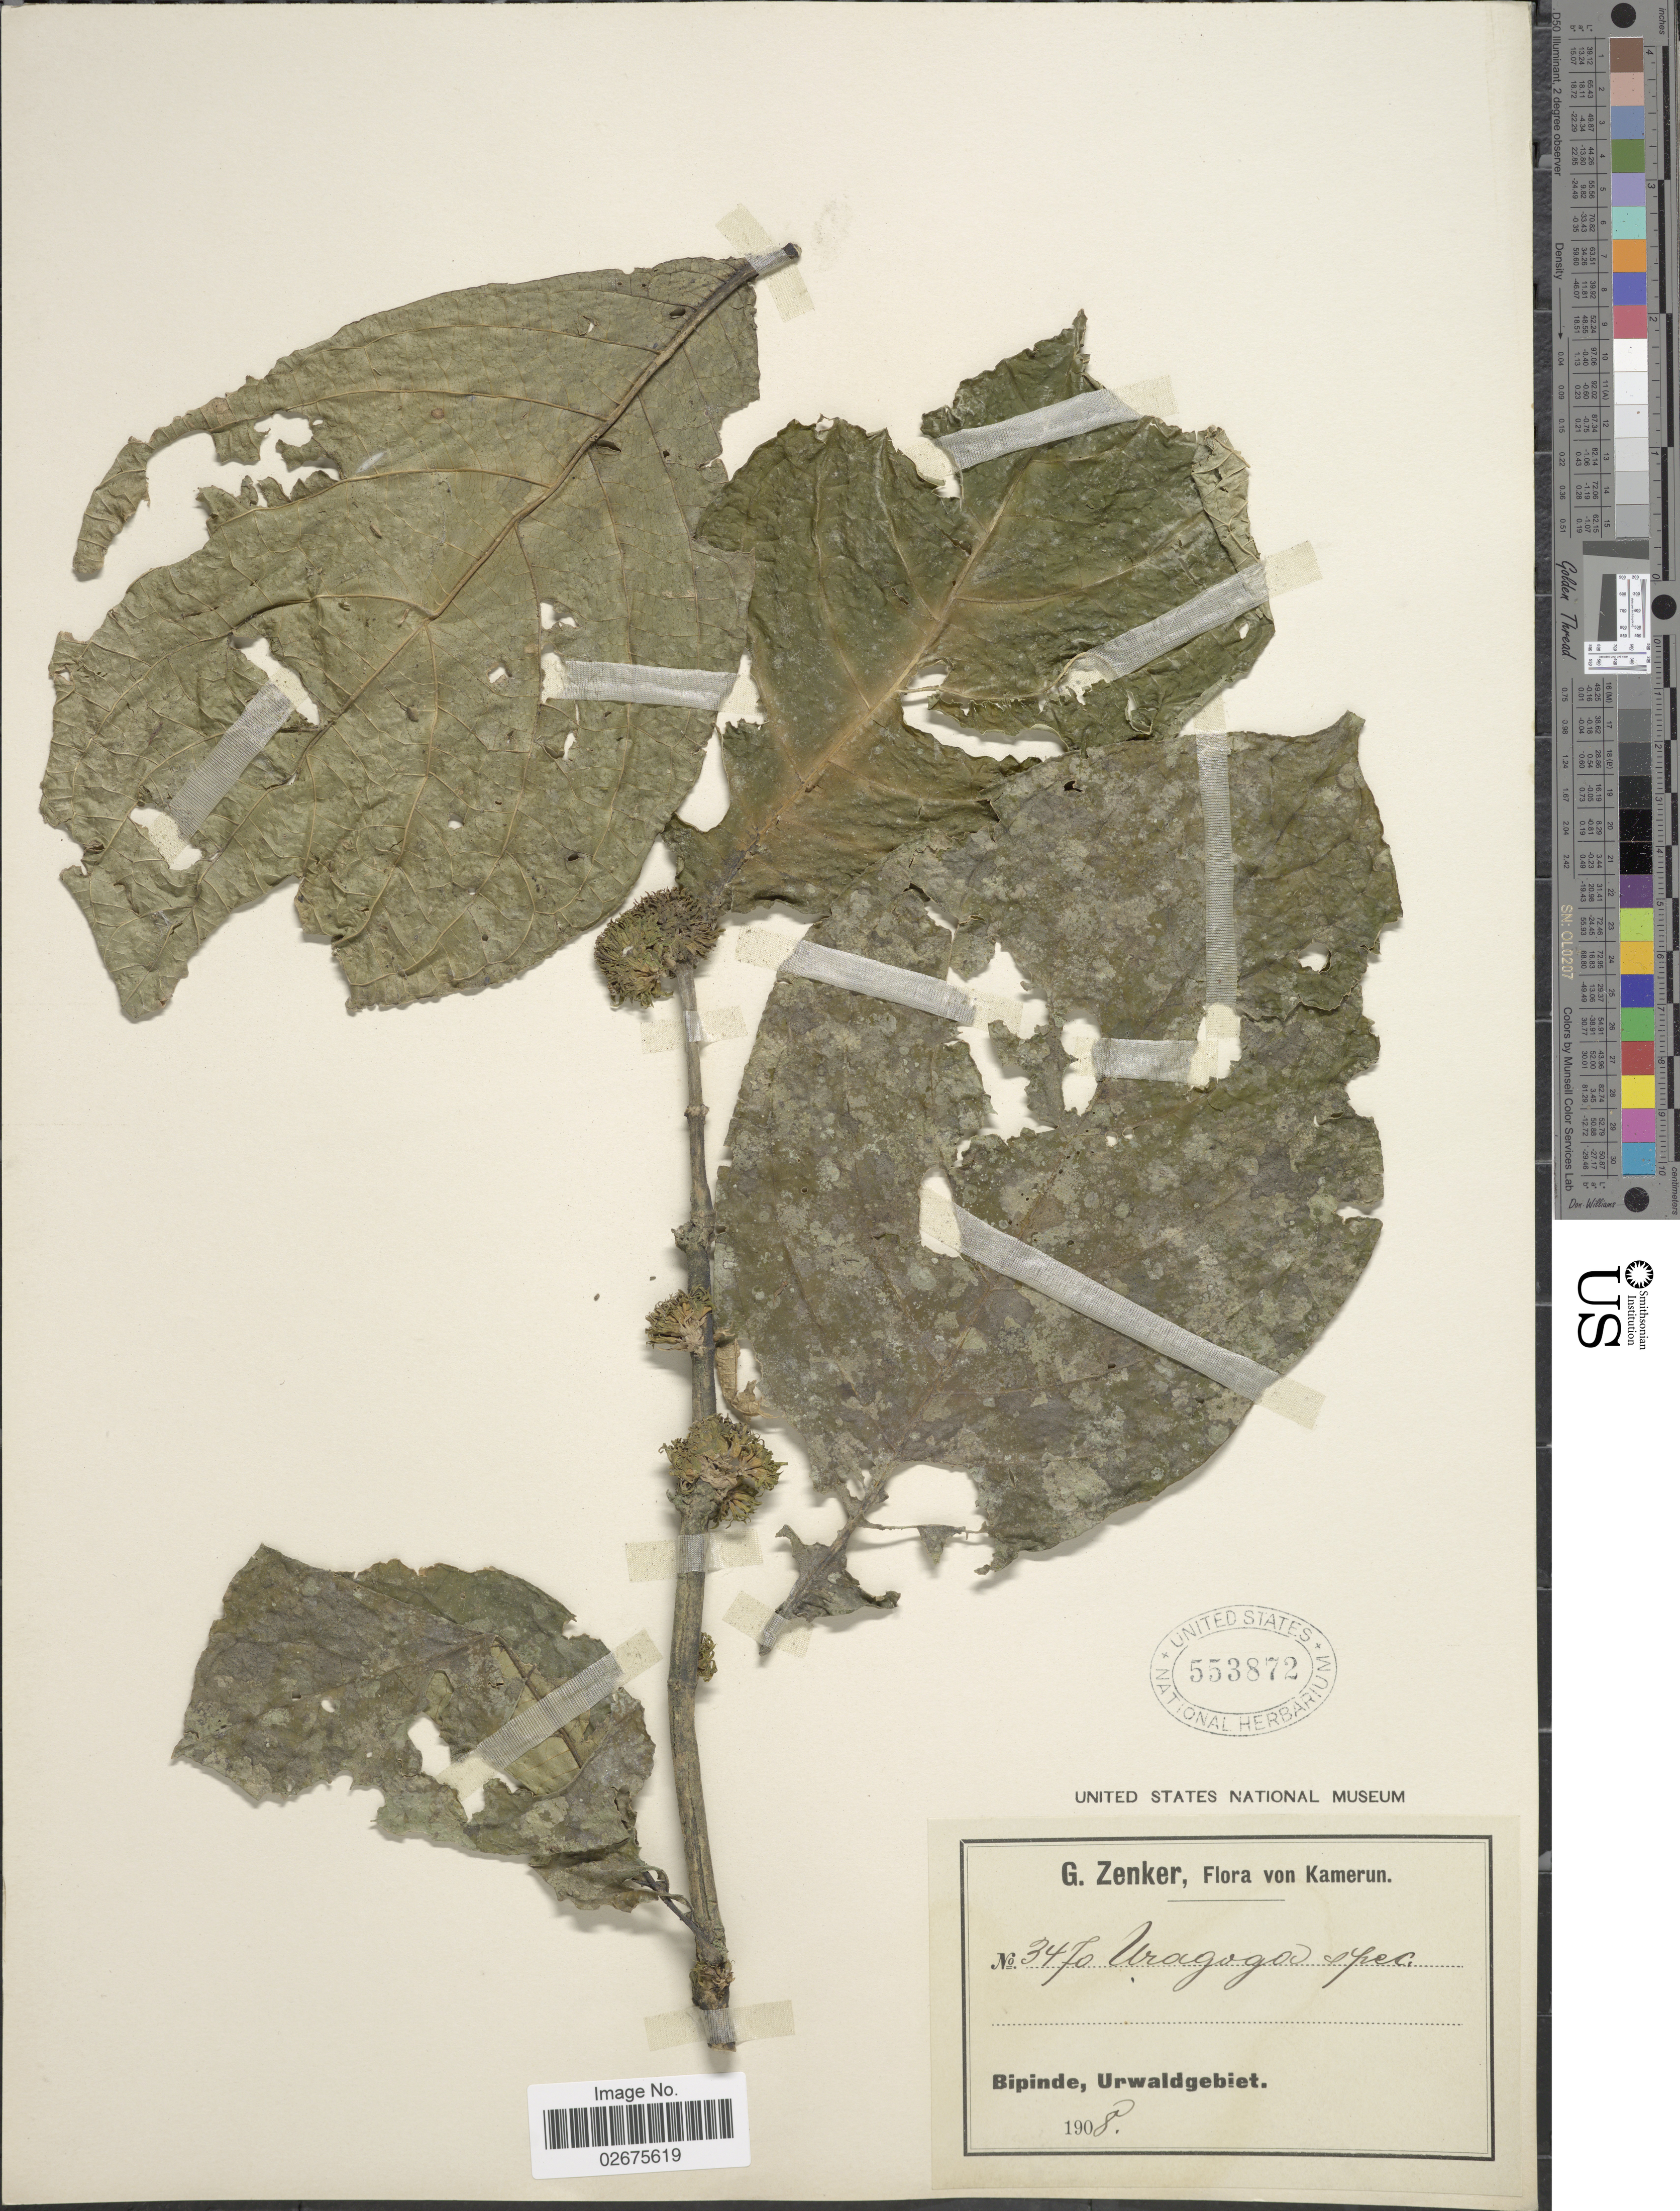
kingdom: Plantae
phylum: Tracheophyta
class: Magnoliopsida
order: Gentianales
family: Rubiaceae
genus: Uragoga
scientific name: Uragoga sp.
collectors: G. A. Zenker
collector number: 3470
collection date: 1908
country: Cameroon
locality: Kamerun, Bipinde, Urwaldgebiet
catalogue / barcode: US 553872